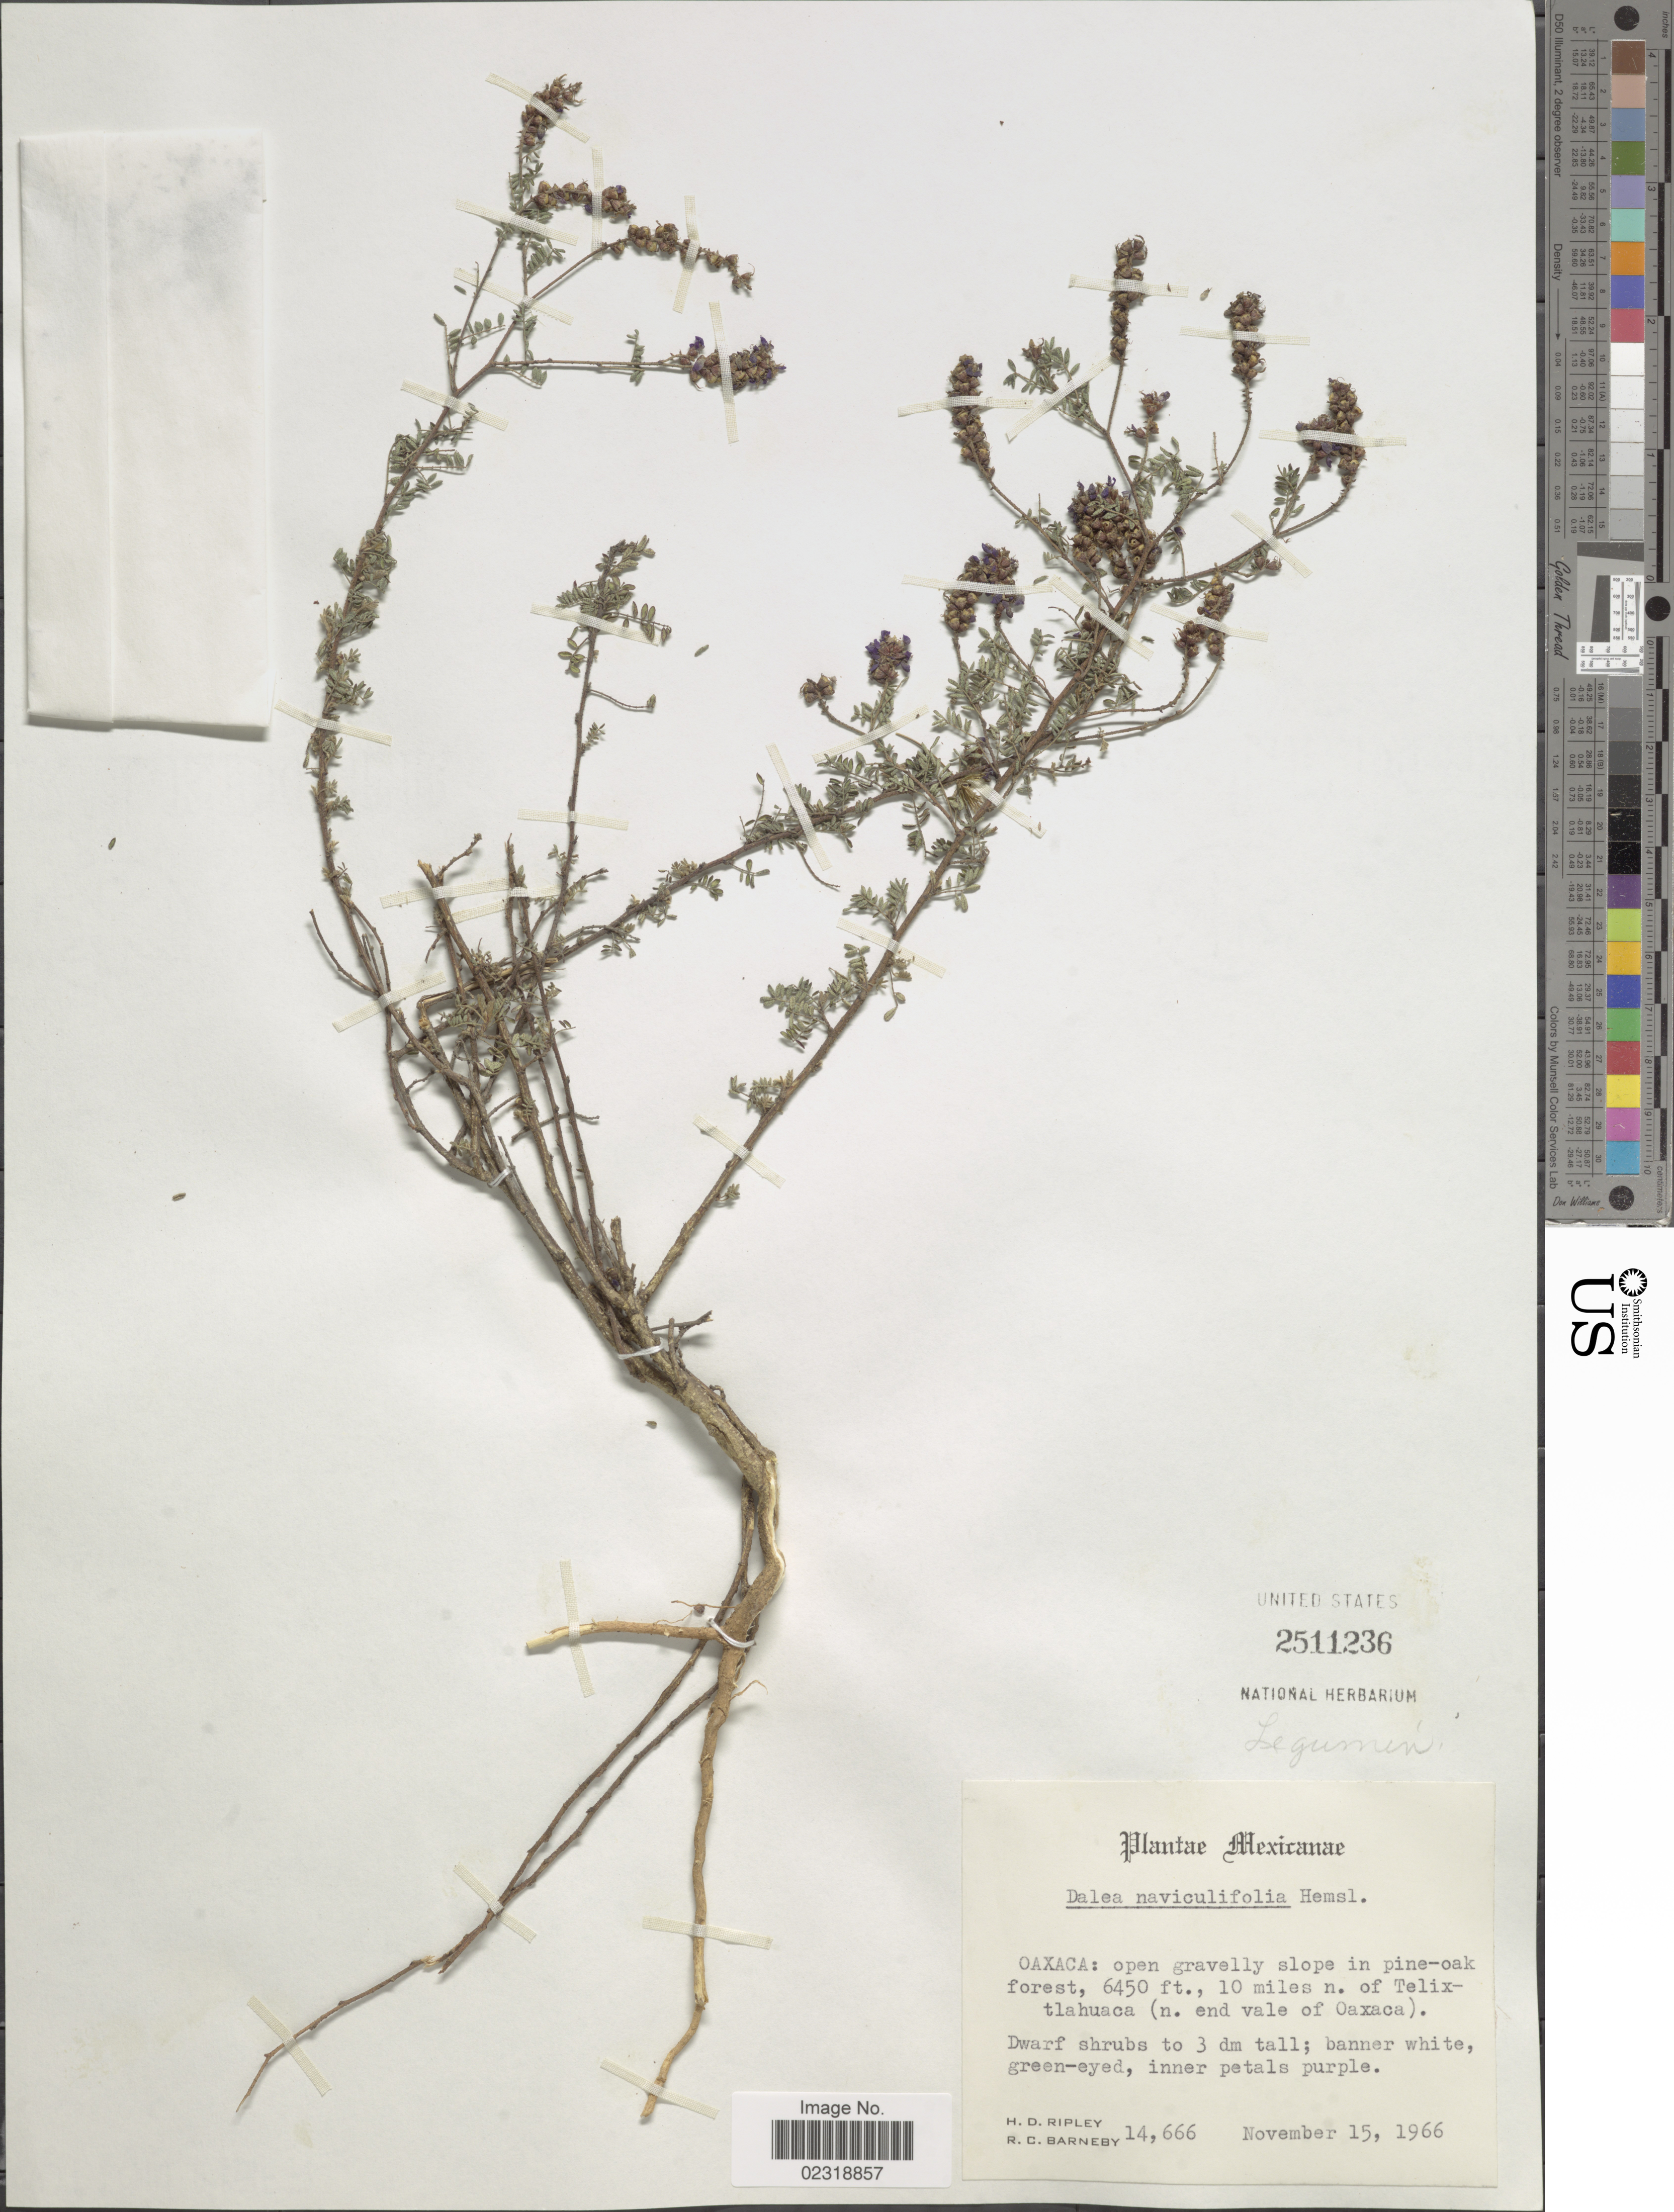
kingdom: Plantae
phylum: Tracheophyta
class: Magnoliopsida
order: Fabales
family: Fabaceae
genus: Dalea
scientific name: Dalea naviculifolia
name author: Hemsl.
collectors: H. Ripley & R. C. Barneby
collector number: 14666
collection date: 1966-11-15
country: Mexico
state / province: Oaxaca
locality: Open gravelly slope, 10 miles n. of Telixtlahuaca (n. end vale of Oaxaca).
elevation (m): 1966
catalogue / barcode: US 2511236